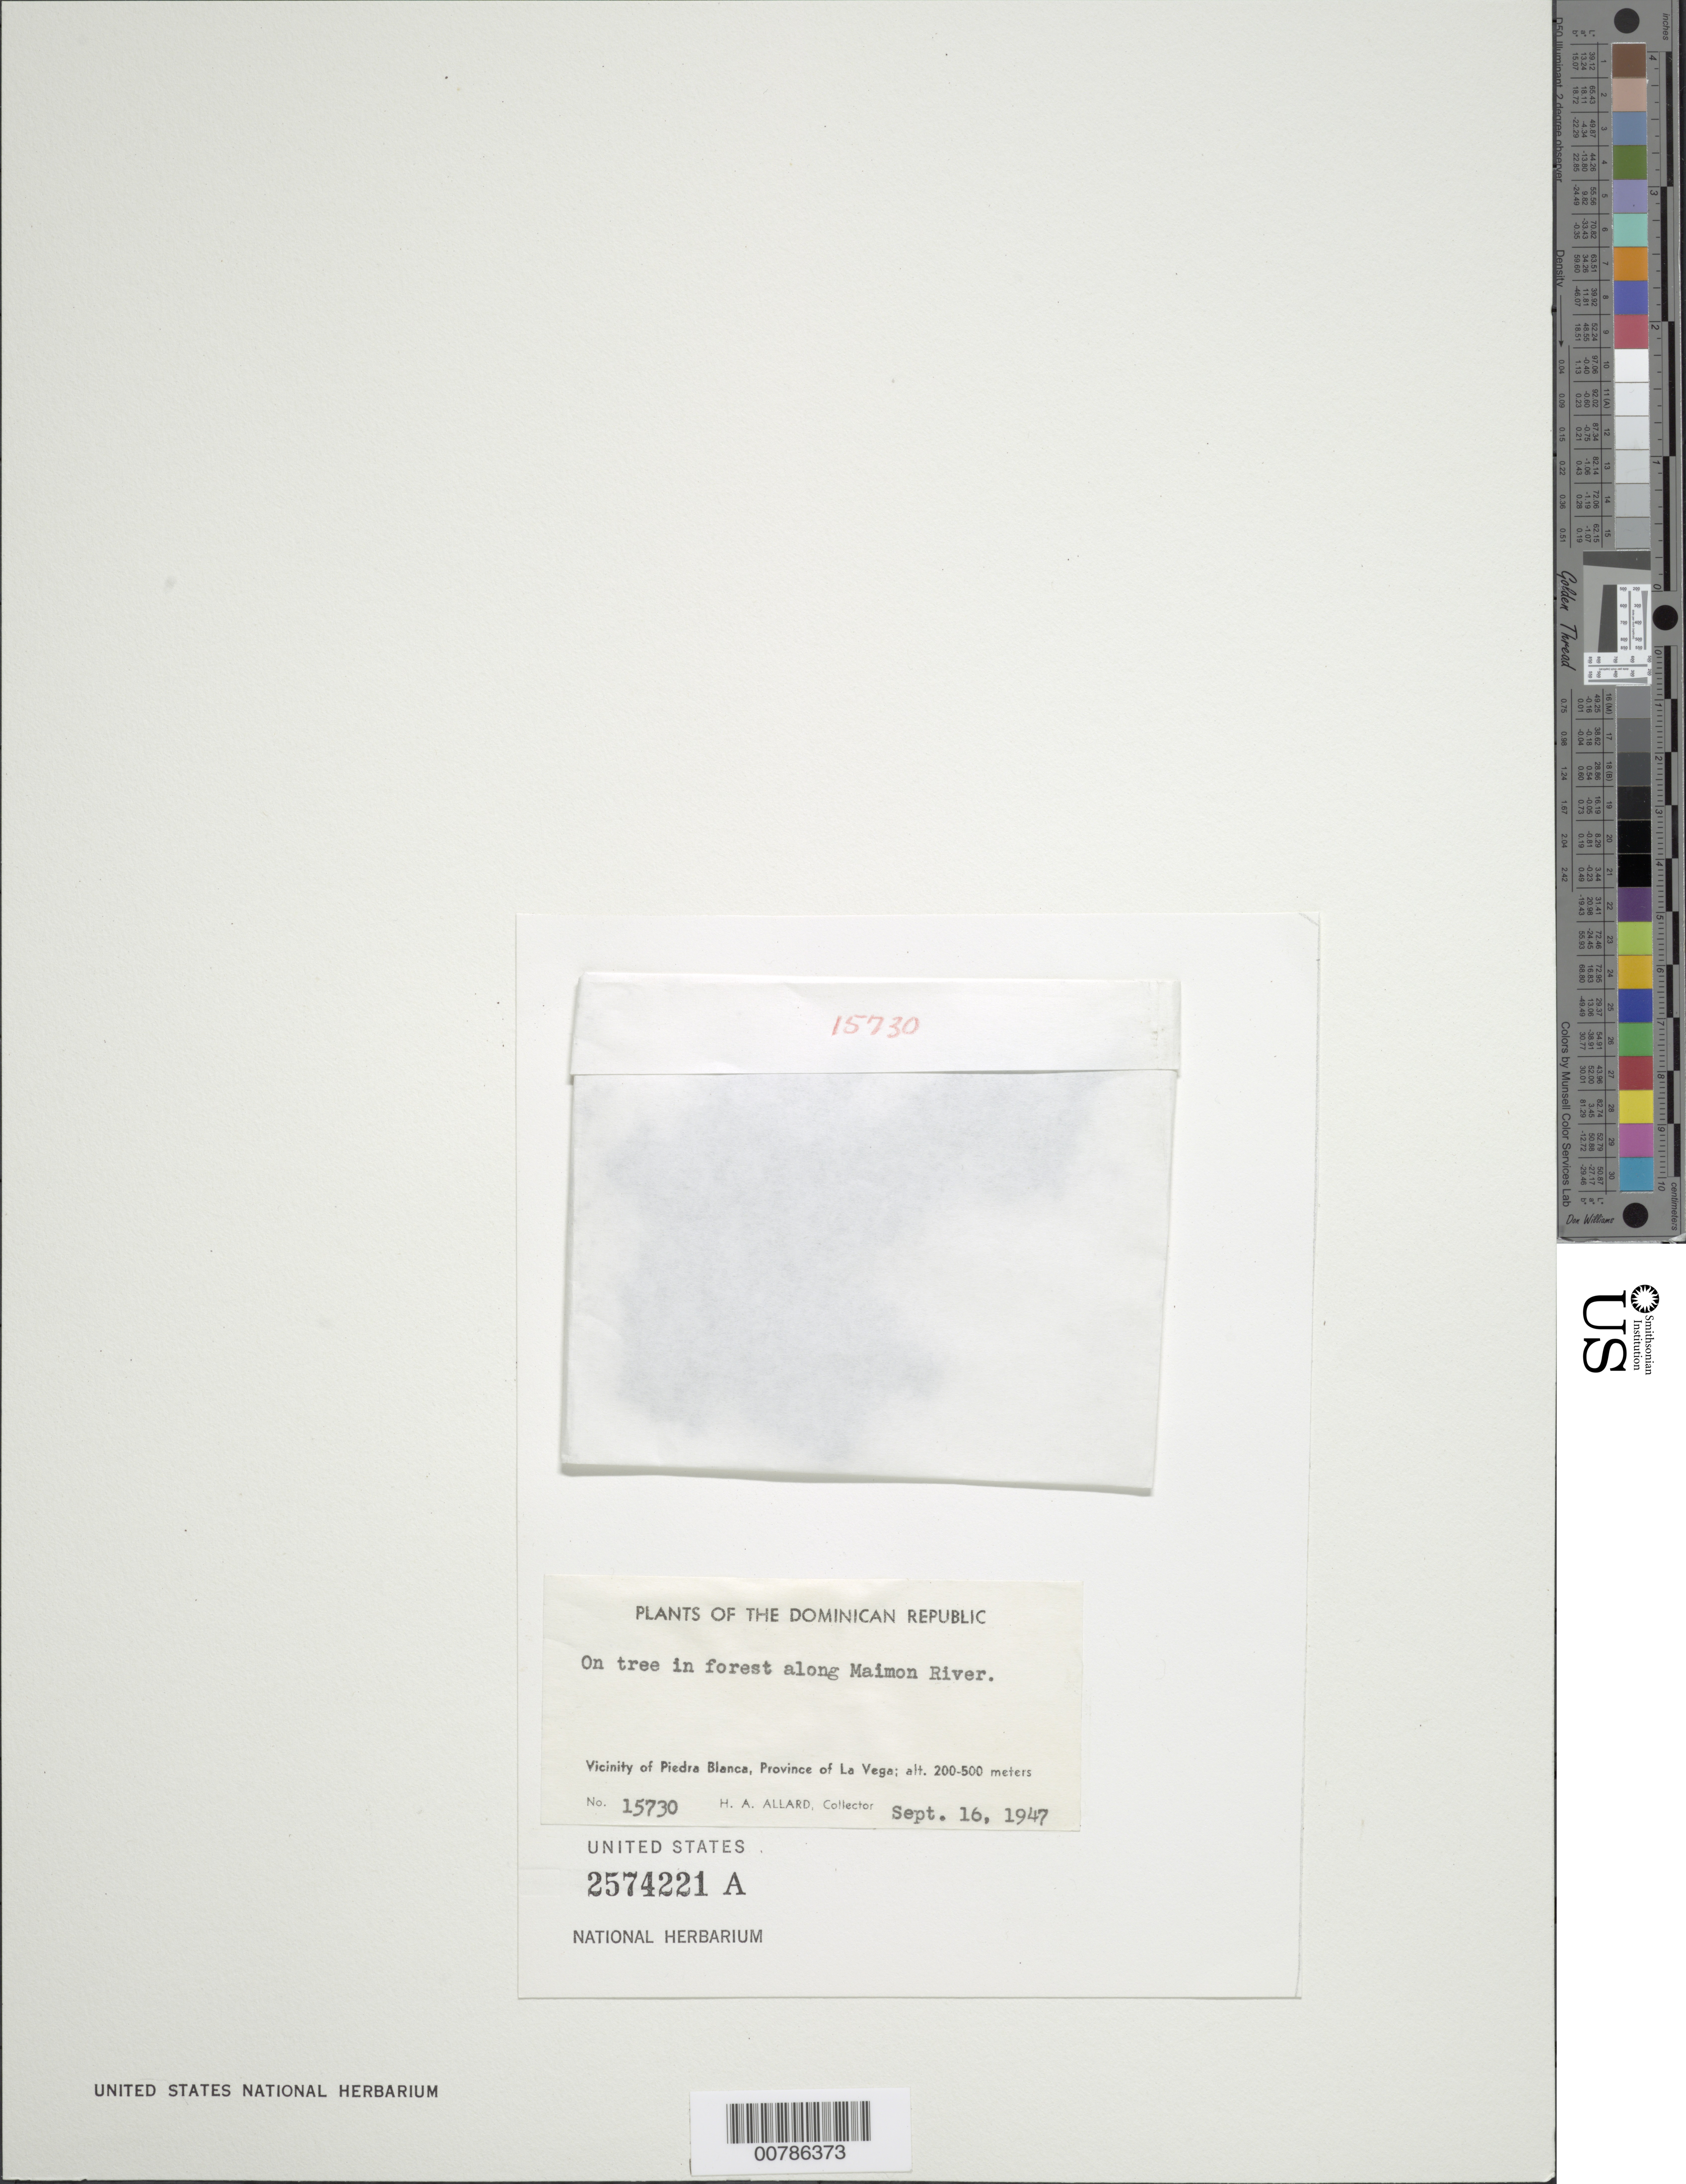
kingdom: Plantae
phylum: Tracheophyta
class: Polypodiopsida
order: Hymenophyllales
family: Hymenophyllaceae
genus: Didymoglossum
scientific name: Didymoglossum kraussii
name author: (Hook. & Grev.) C. Presl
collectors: H. A. Allard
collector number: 15730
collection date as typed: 16 Sep 1947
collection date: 1947-09-16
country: Dominican Republic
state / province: La Vega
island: Hispaniola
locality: Piedra Blanca vicinity, along Maimon River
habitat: On tree in forest along river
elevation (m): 200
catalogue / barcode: US 2574221A